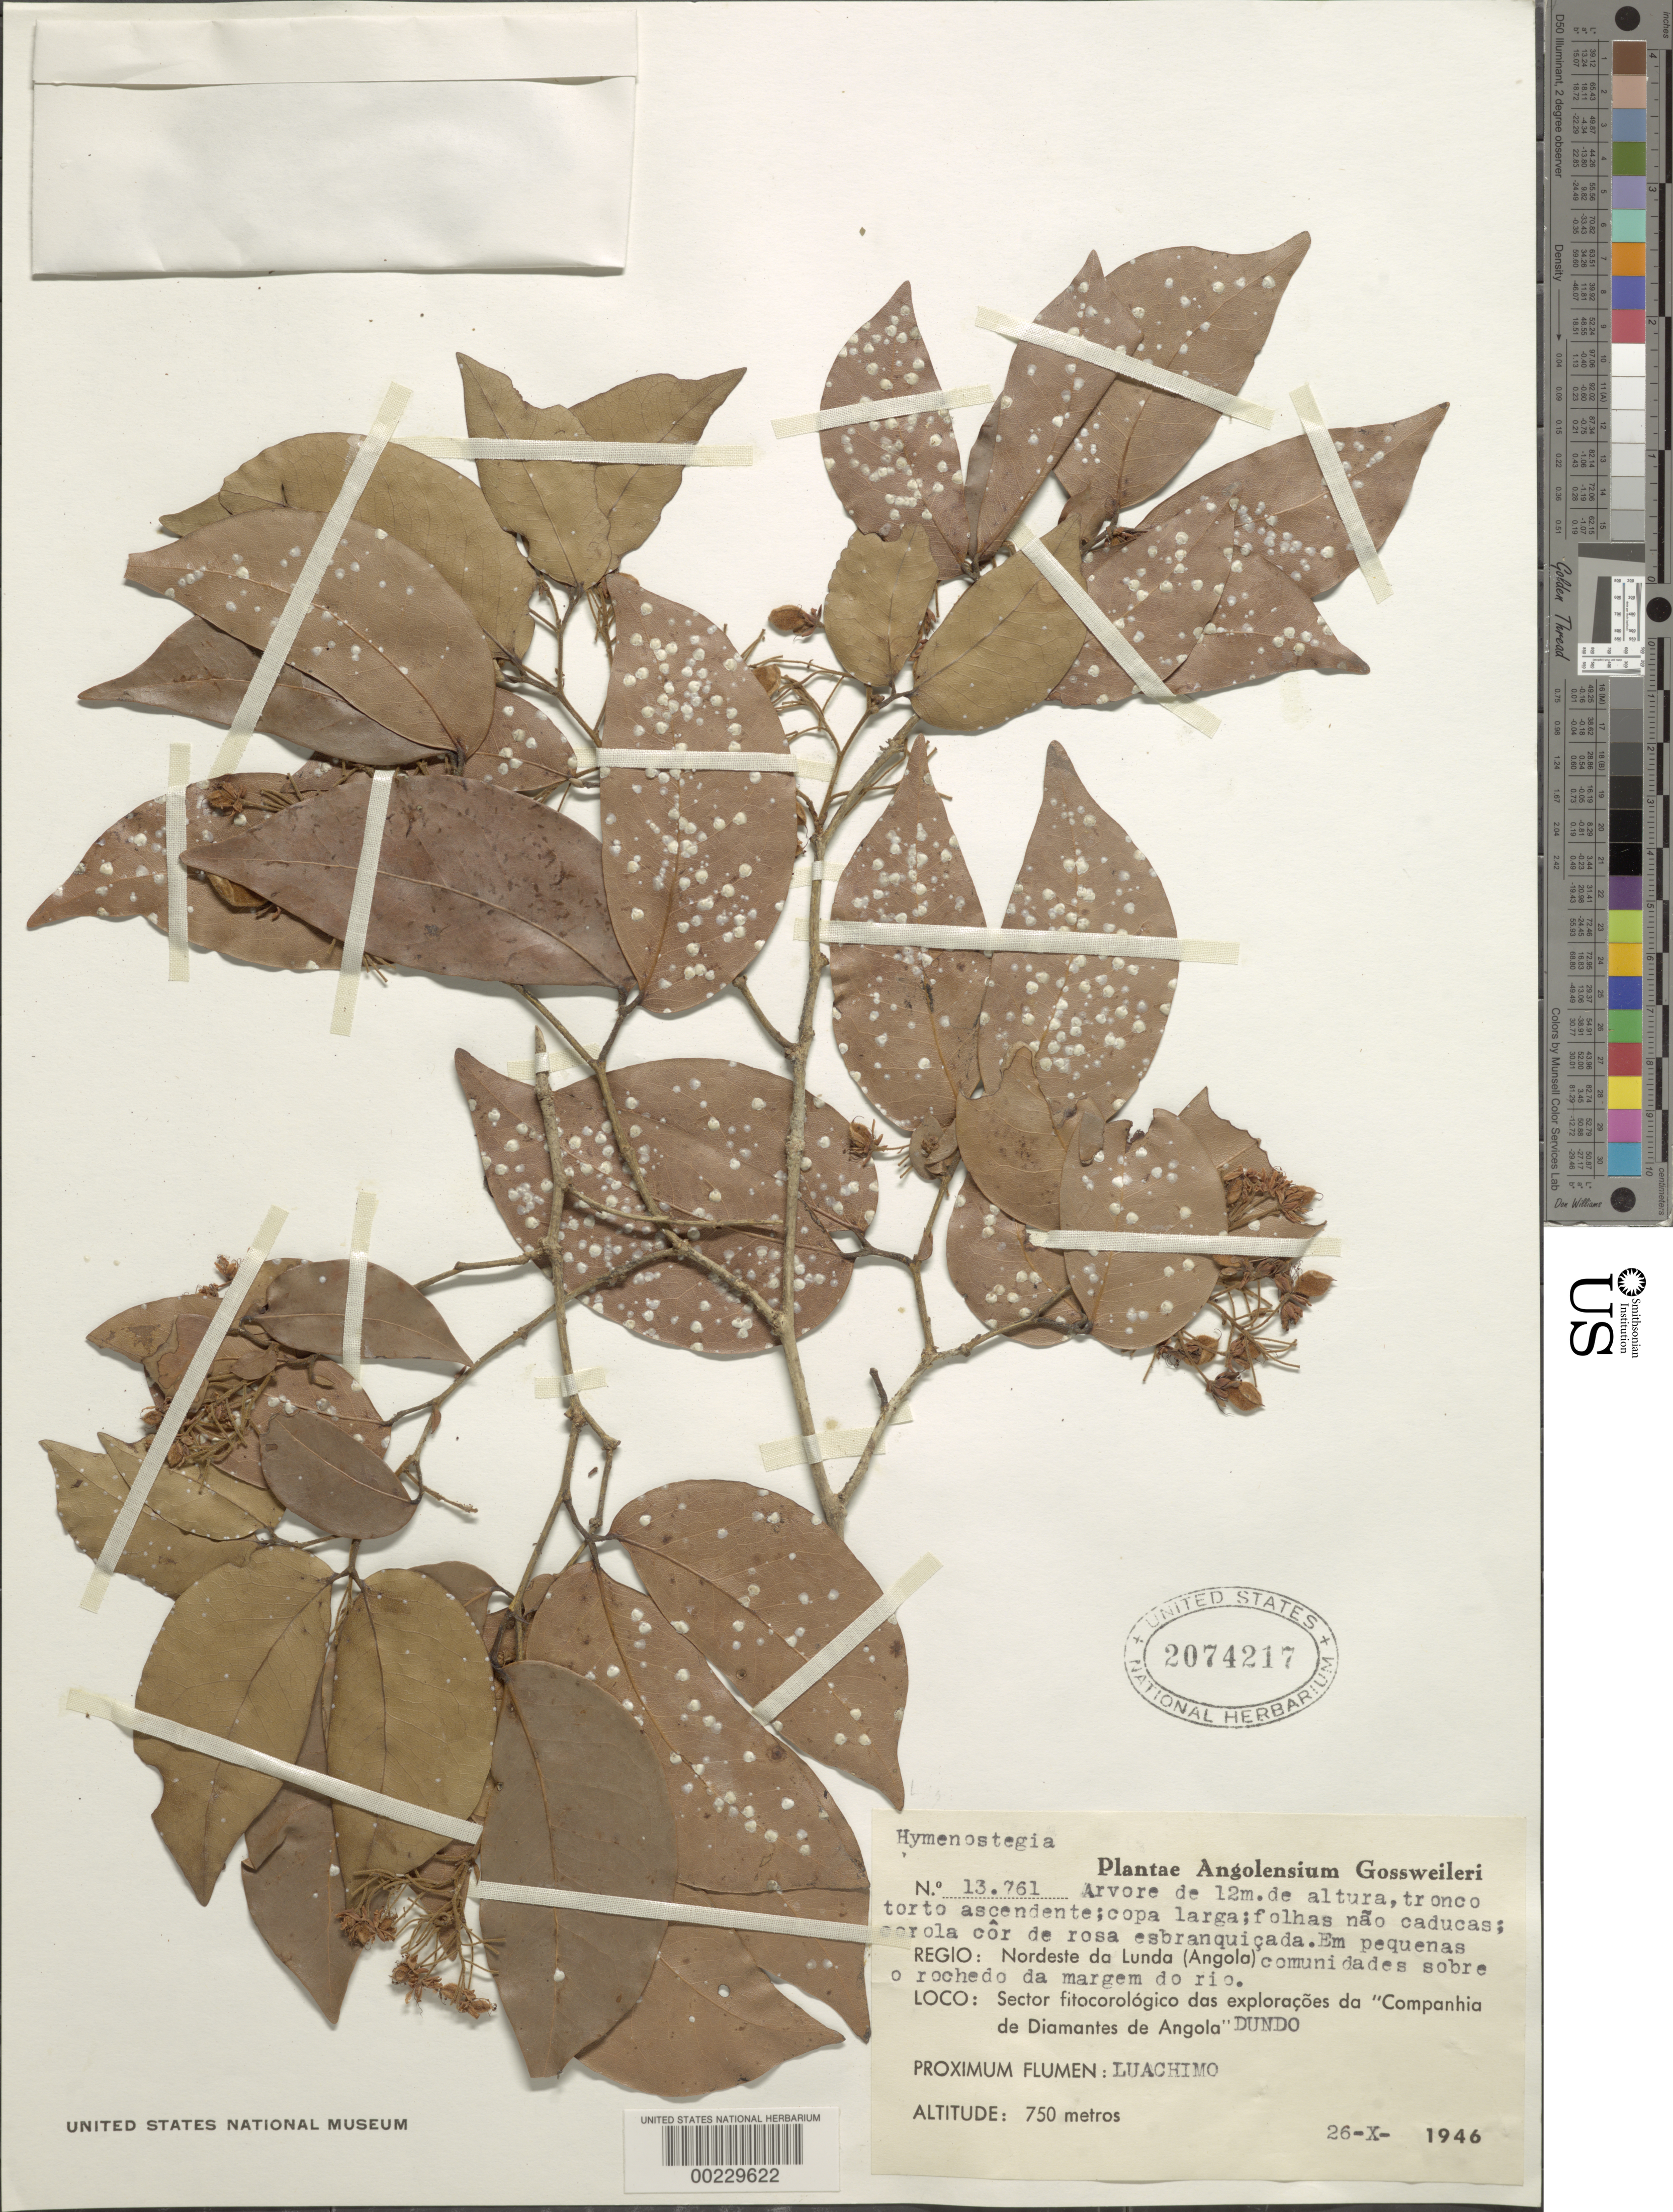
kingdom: Plantae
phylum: Tracheophyta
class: Magnoliopsida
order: Fabales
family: Fabaceae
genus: Hymenostegia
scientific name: Hymenostegia sp.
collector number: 13761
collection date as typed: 26 Oct 1946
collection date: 1946-10-26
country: Angola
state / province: Lunda Norte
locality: NE of Lunda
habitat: Cliff along the edge of river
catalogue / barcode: US 2074217